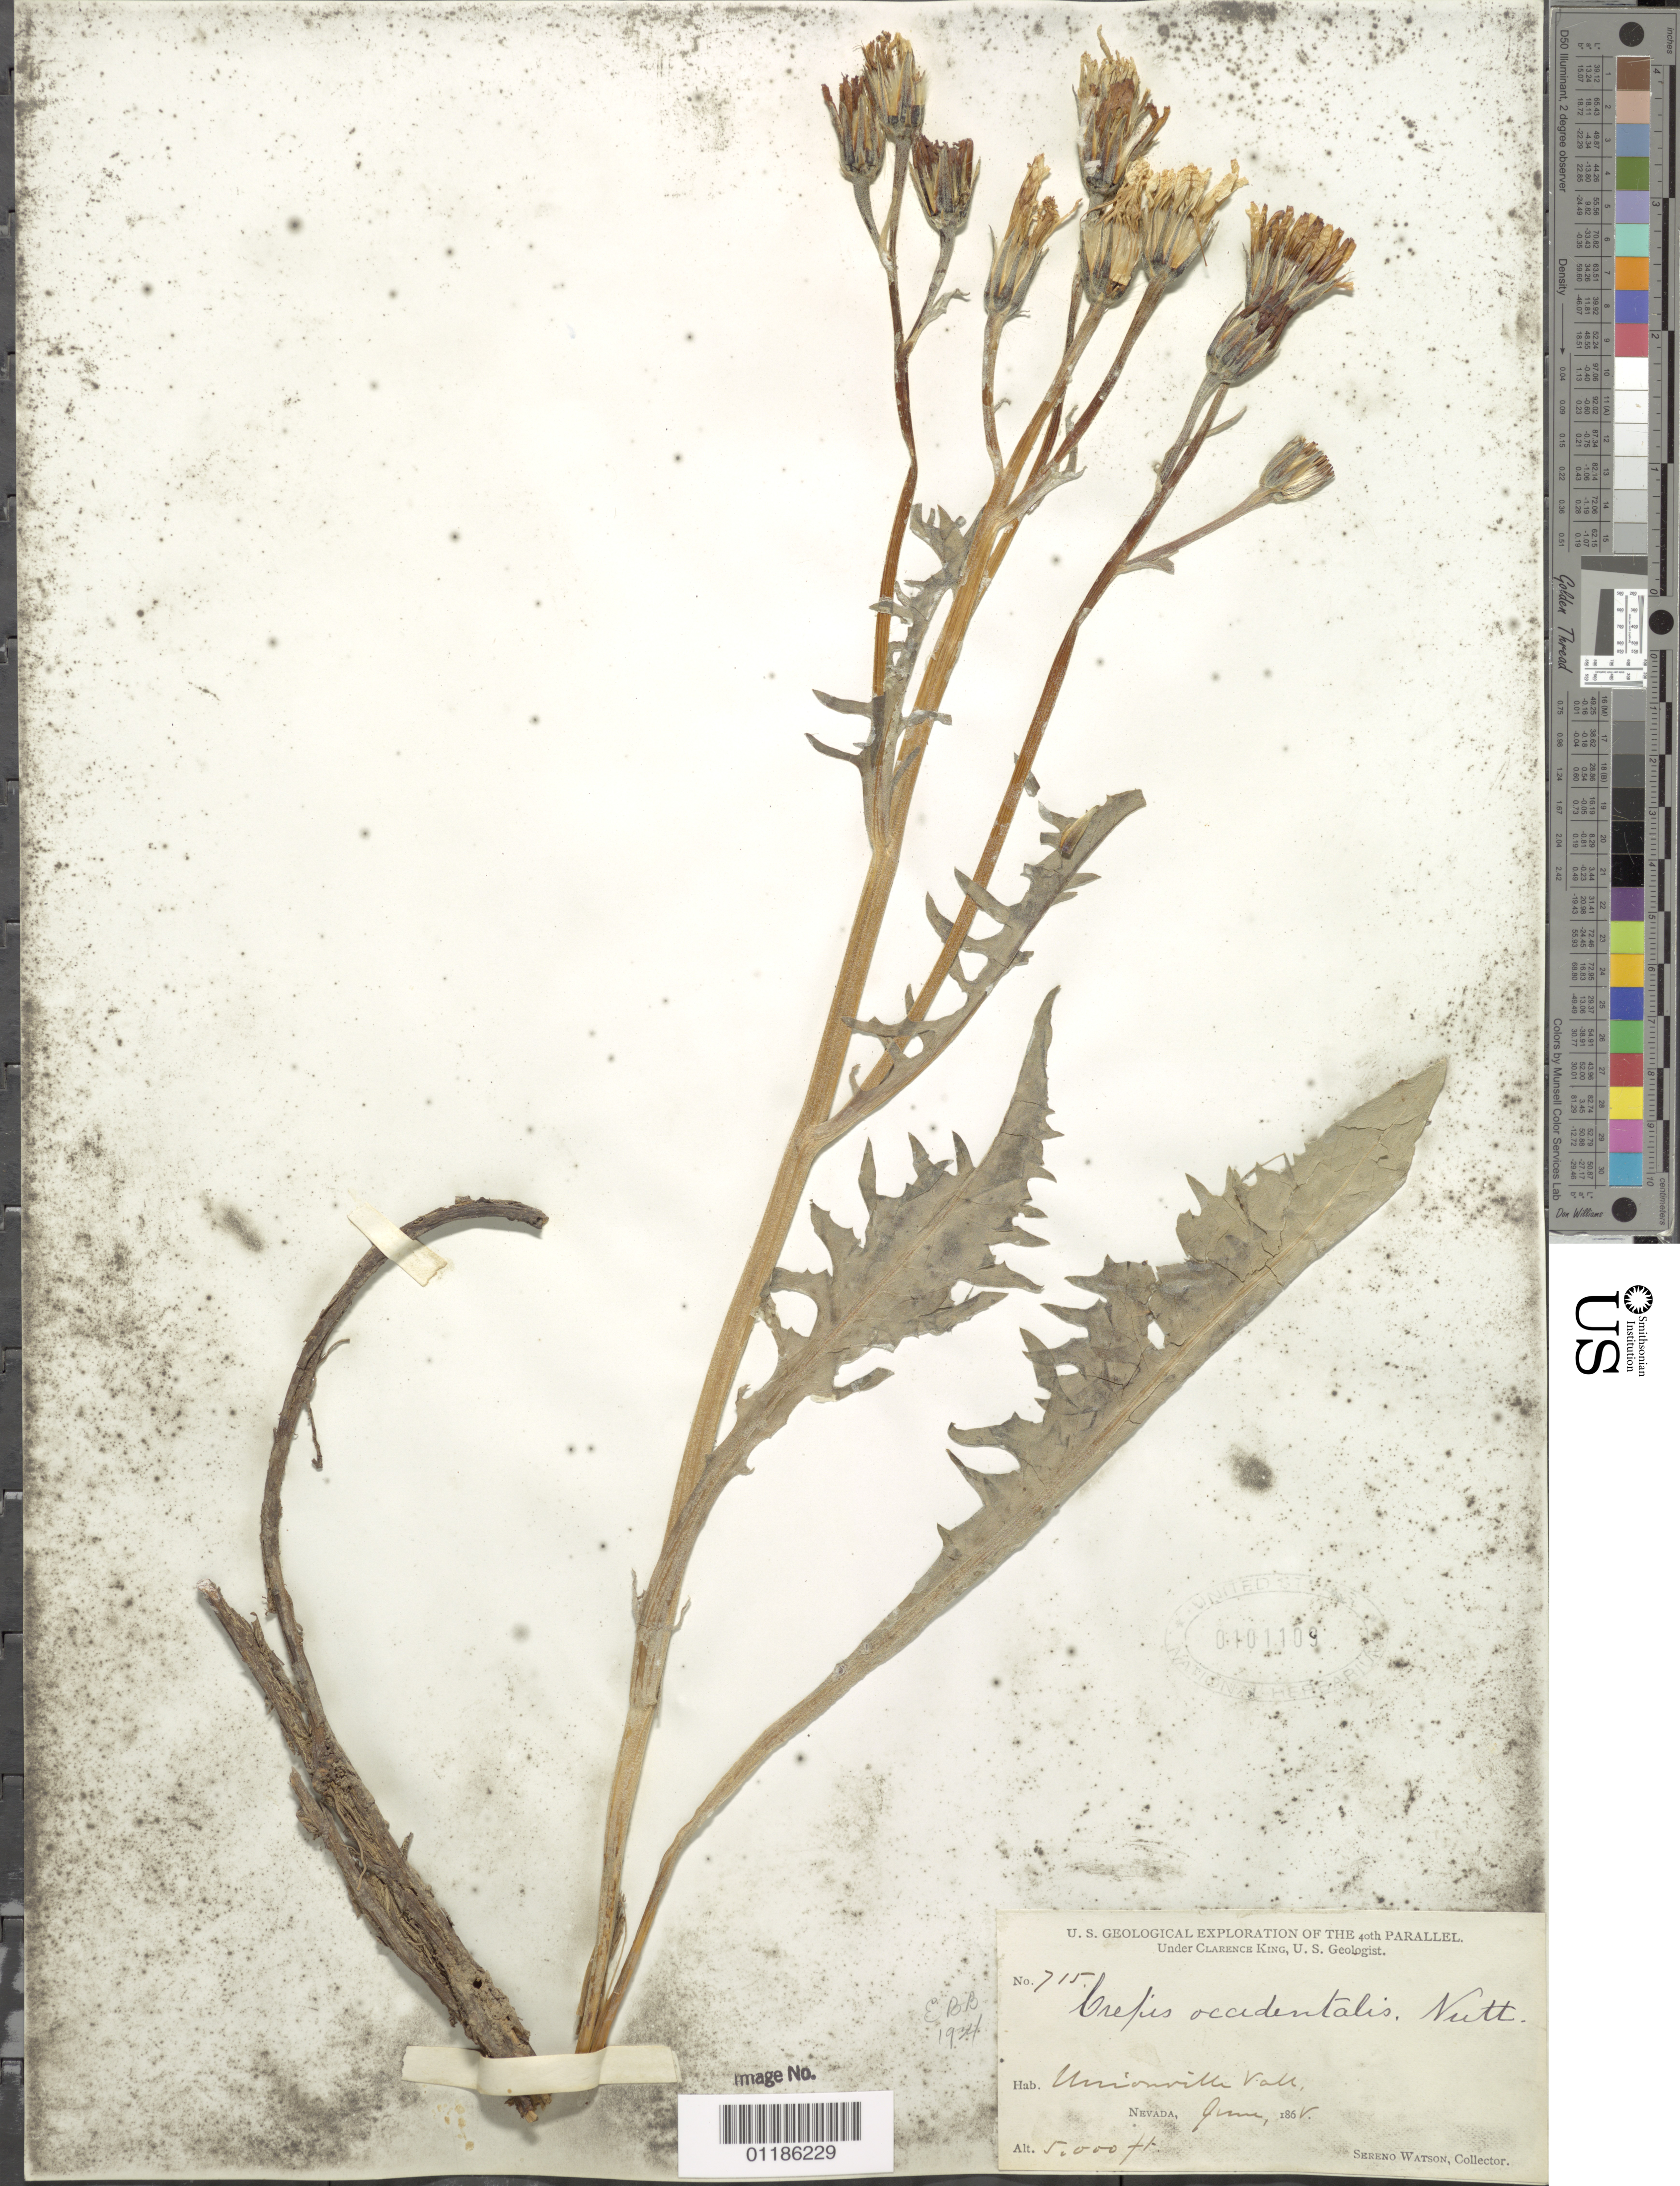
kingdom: Plantae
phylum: Tracheophyta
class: Magnoliopsida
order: Asterales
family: Asteraceae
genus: Crepis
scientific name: Crepis occidentalis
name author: Nutt.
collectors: S. Watson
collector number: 715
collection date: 1868-06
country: United States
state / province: Nevada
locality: Unionville Valley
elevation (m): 1524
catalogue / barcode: US 101109